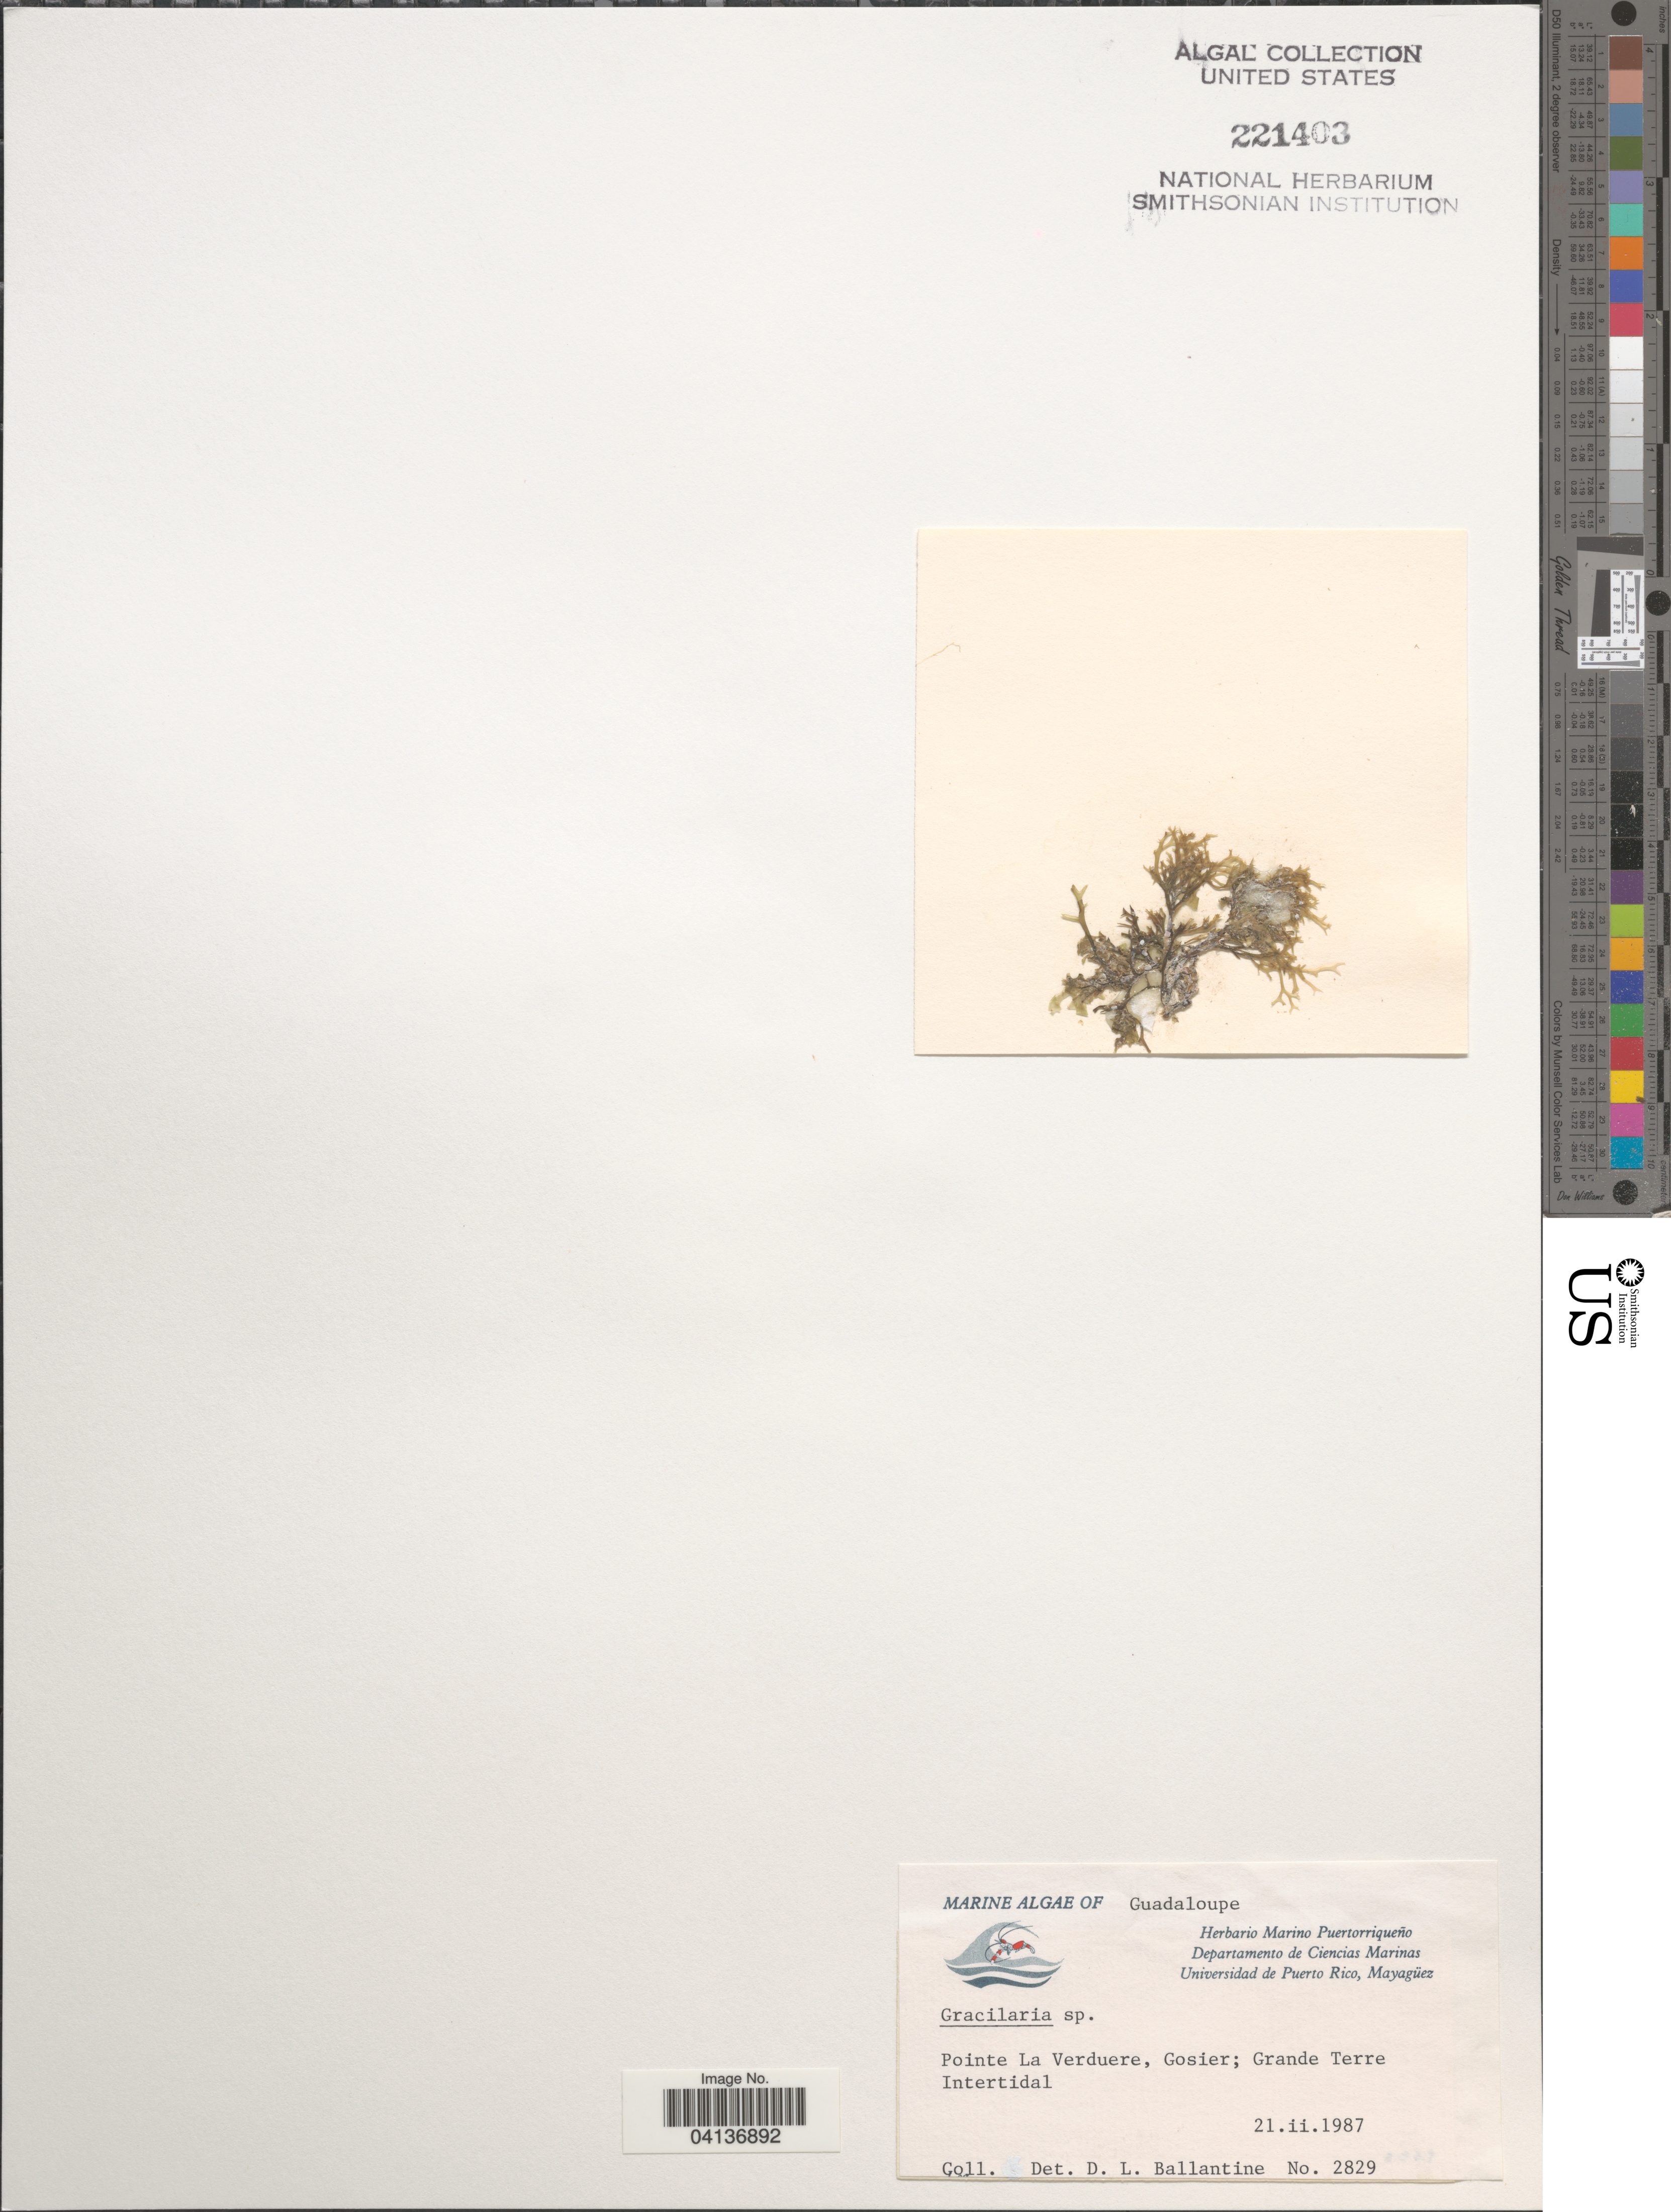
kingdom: Plantae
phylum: Rhodophyta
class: Florideophyceae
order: Gracilariales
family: Gracilariaceae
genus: Gracilaria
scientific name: Gracilaria sp.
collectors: D.L. Ballantine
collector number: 2829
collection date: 1987-02-21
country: Guadeloupe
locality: Guadaloupe. Pointe La Verduere, Gosier; Grande Terre.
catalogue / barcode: US 221403